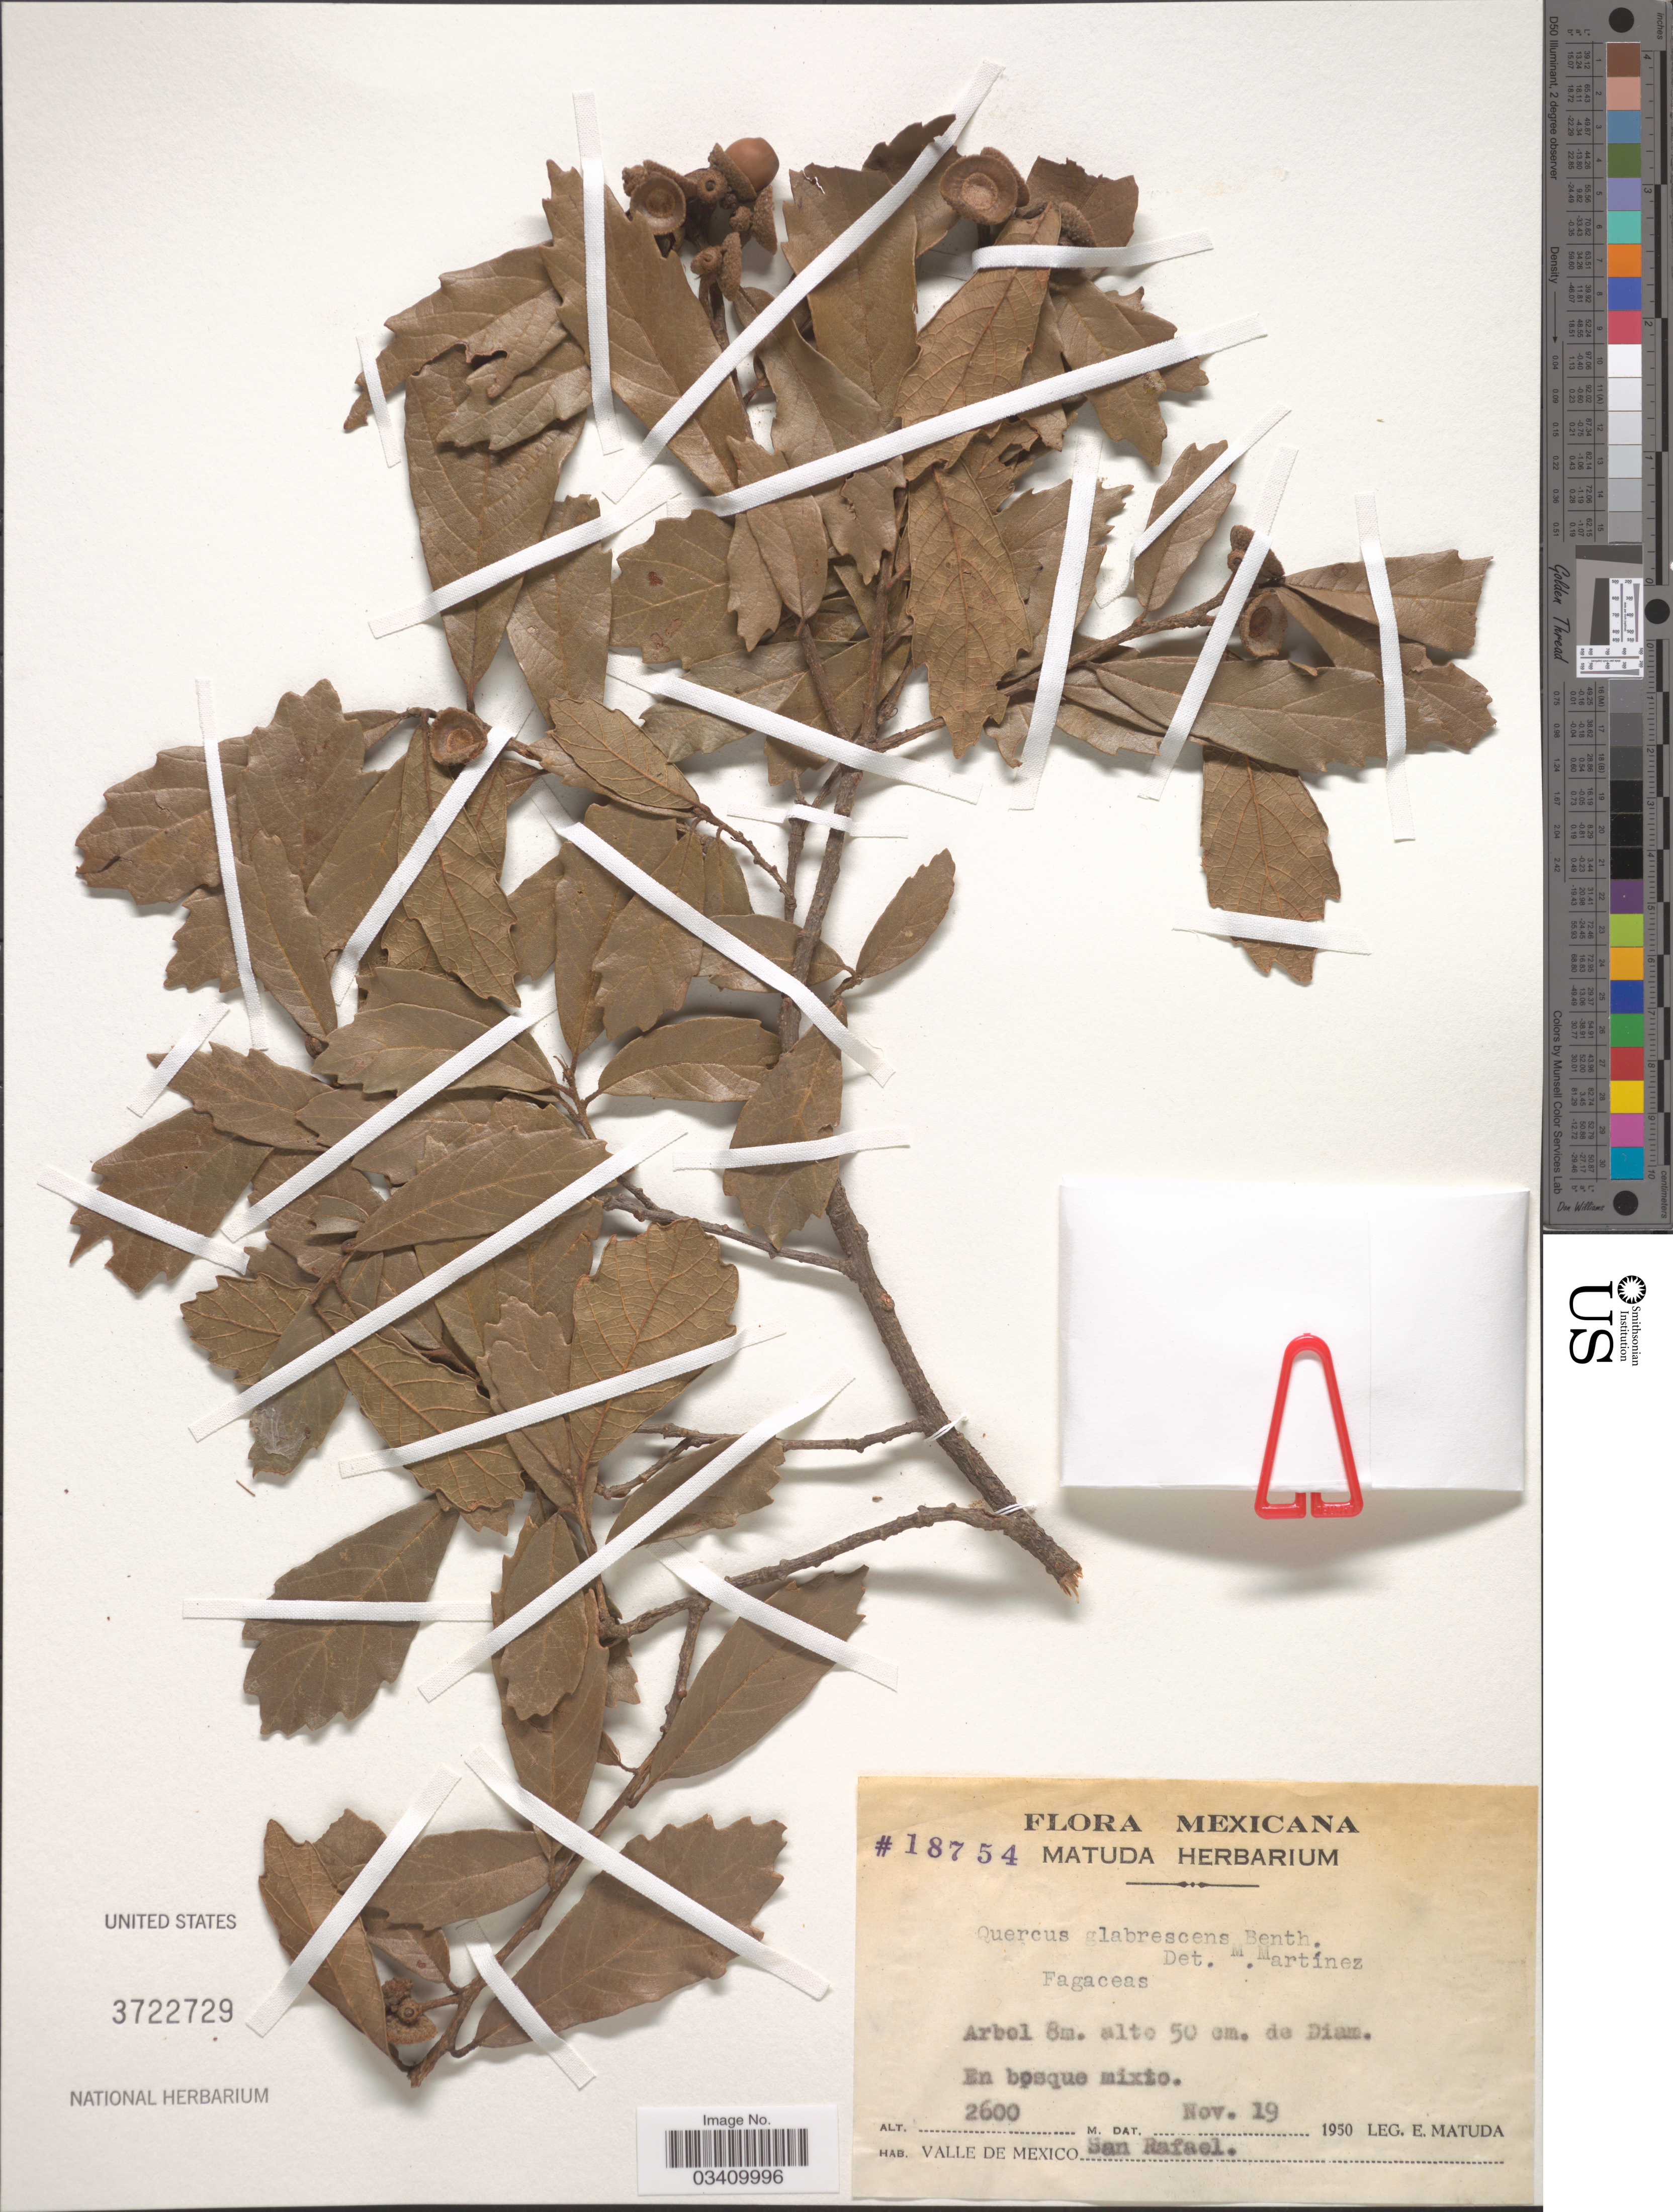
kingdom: Plantae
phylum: Tracheophyta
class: Magnoliopsida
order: Fagales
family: Fagaceae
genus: Quercus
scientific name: Quercus glabrescens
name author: Benth.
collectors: E. Matuda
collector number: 18754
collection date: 1950-11-19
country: Mexico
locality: Valle de Mexico. San Rafael.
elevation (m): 2600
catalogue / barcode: US 3722729